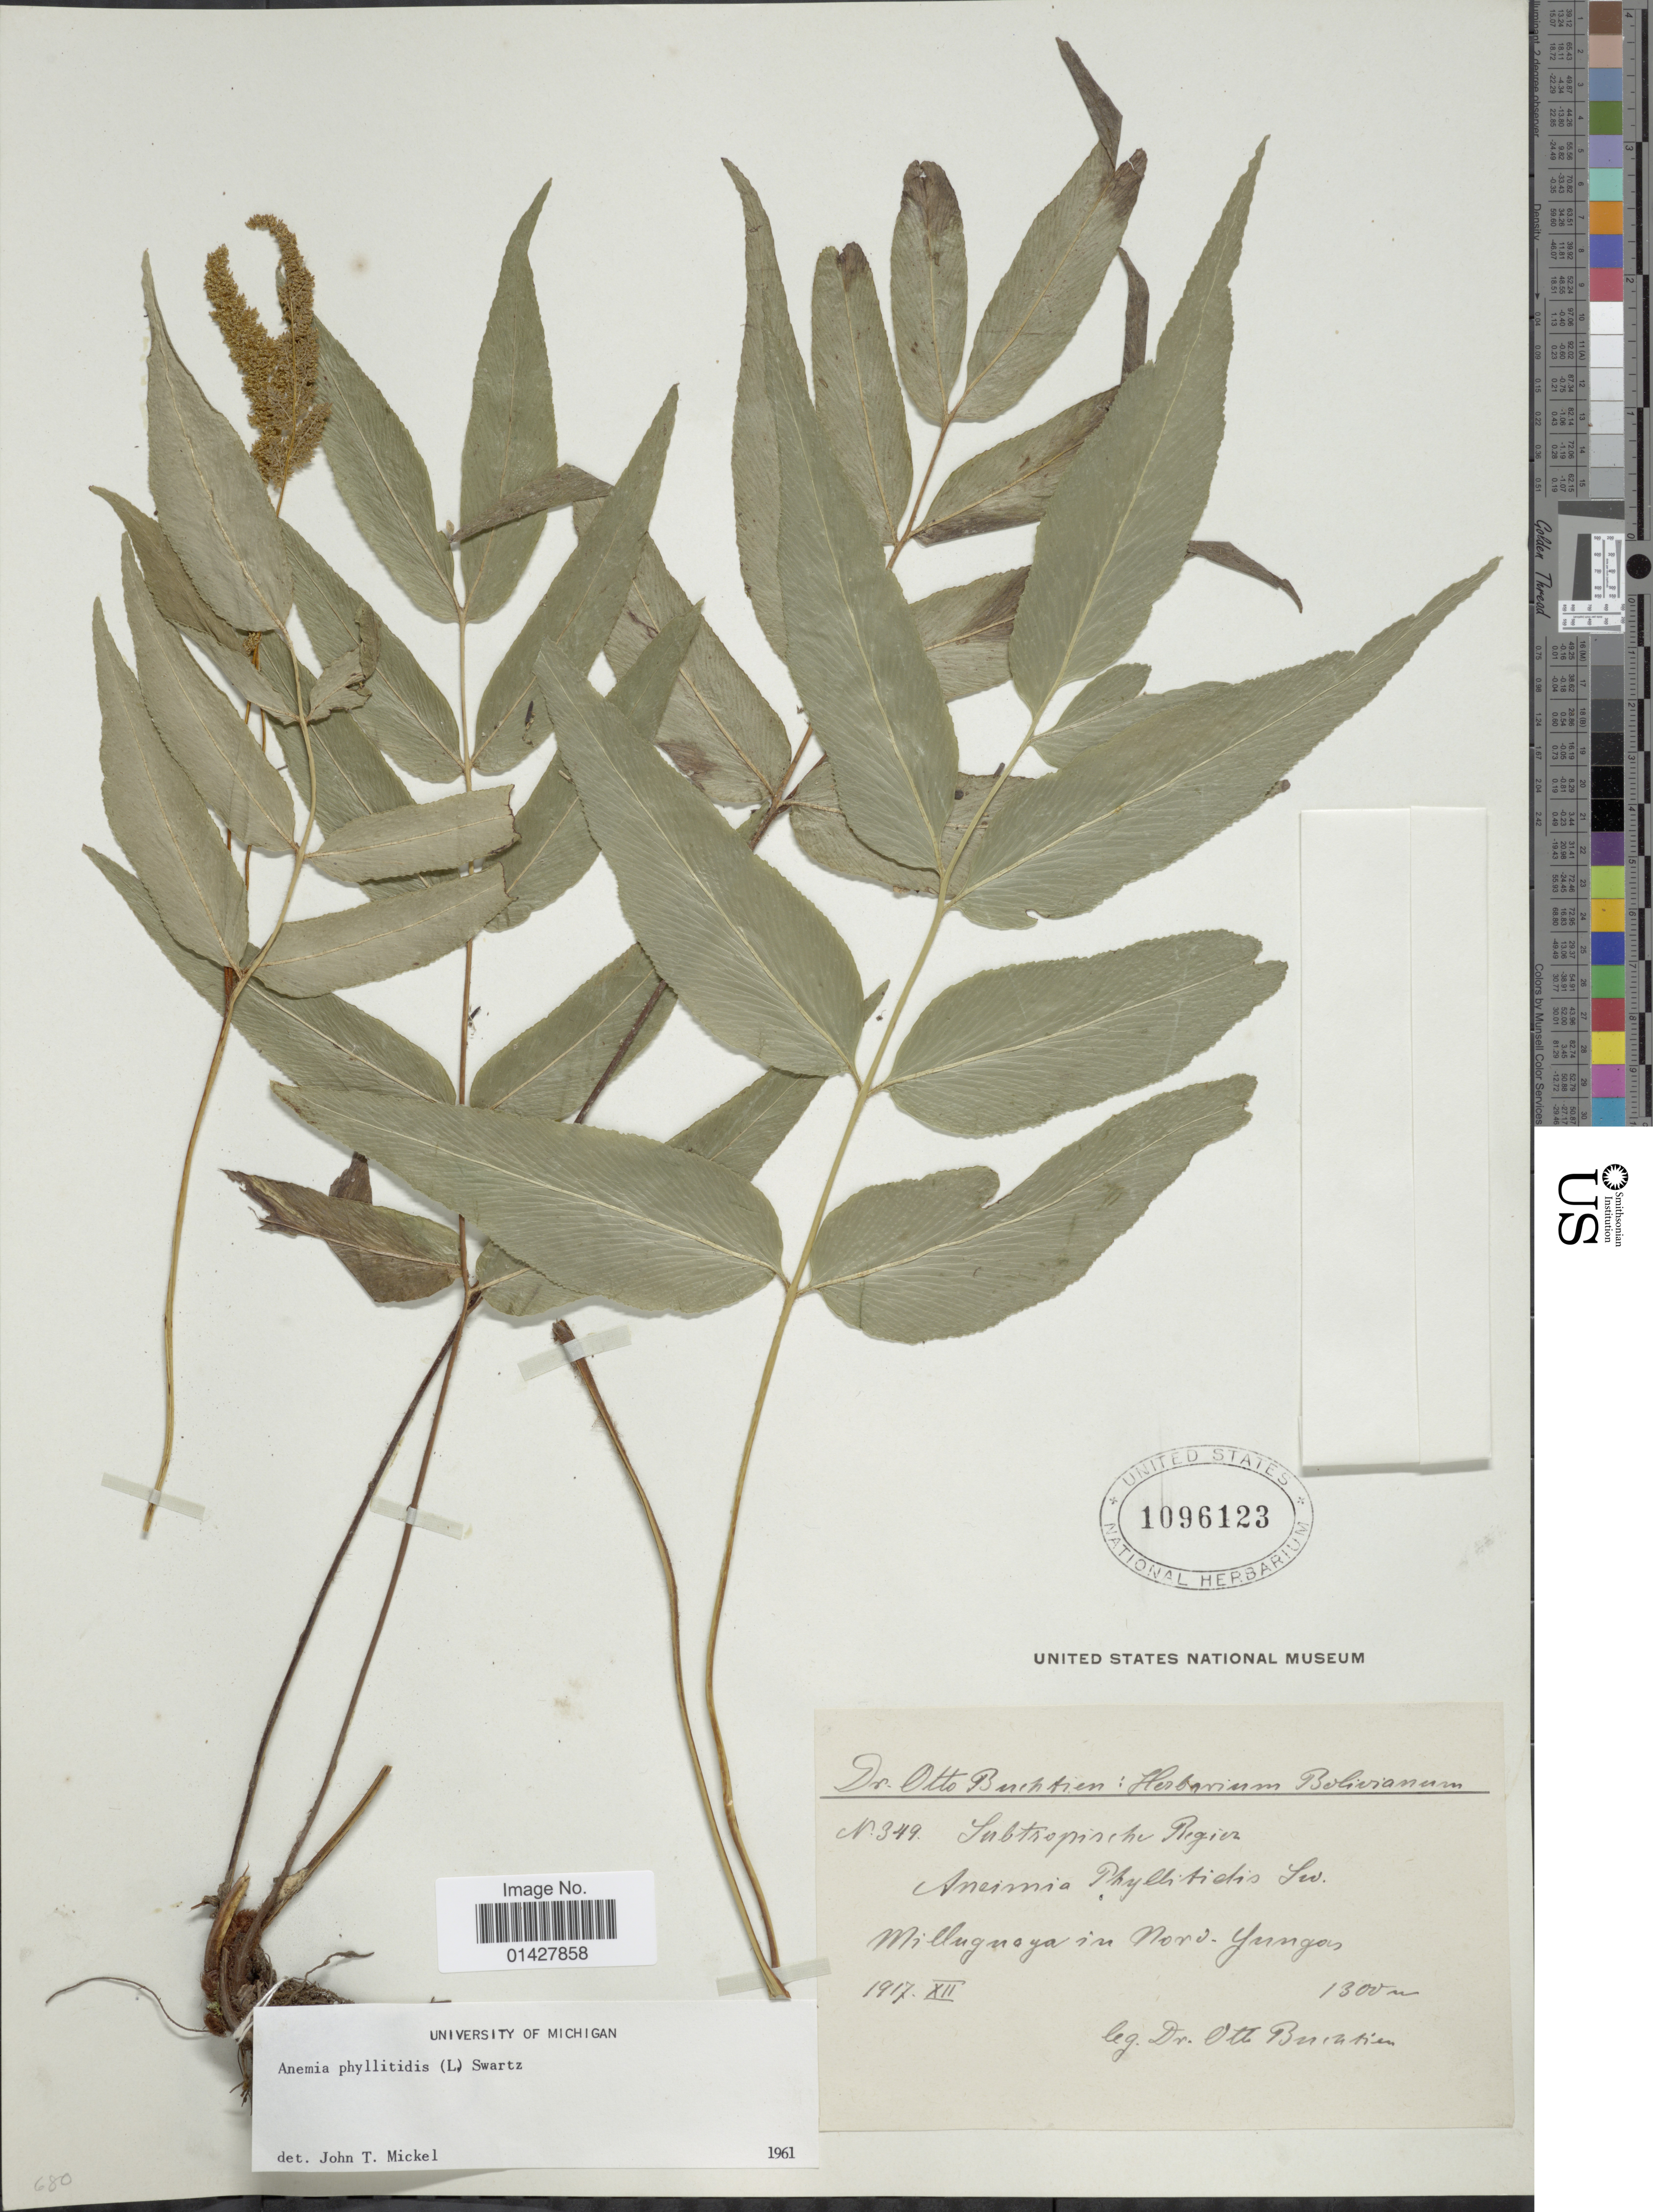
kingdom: Plantae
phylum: Tracheophyta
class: Polypodiopsida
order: Schizaeales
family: Anemiaceae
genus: Anemia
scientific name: Anemia phyllitidis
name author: (L.) Sw.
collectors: O. Buchtien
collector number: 349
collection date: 1917-12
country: Bolivia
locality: Milluguoya in Nord-Yungas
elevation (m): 1300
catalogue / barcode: US 1096123